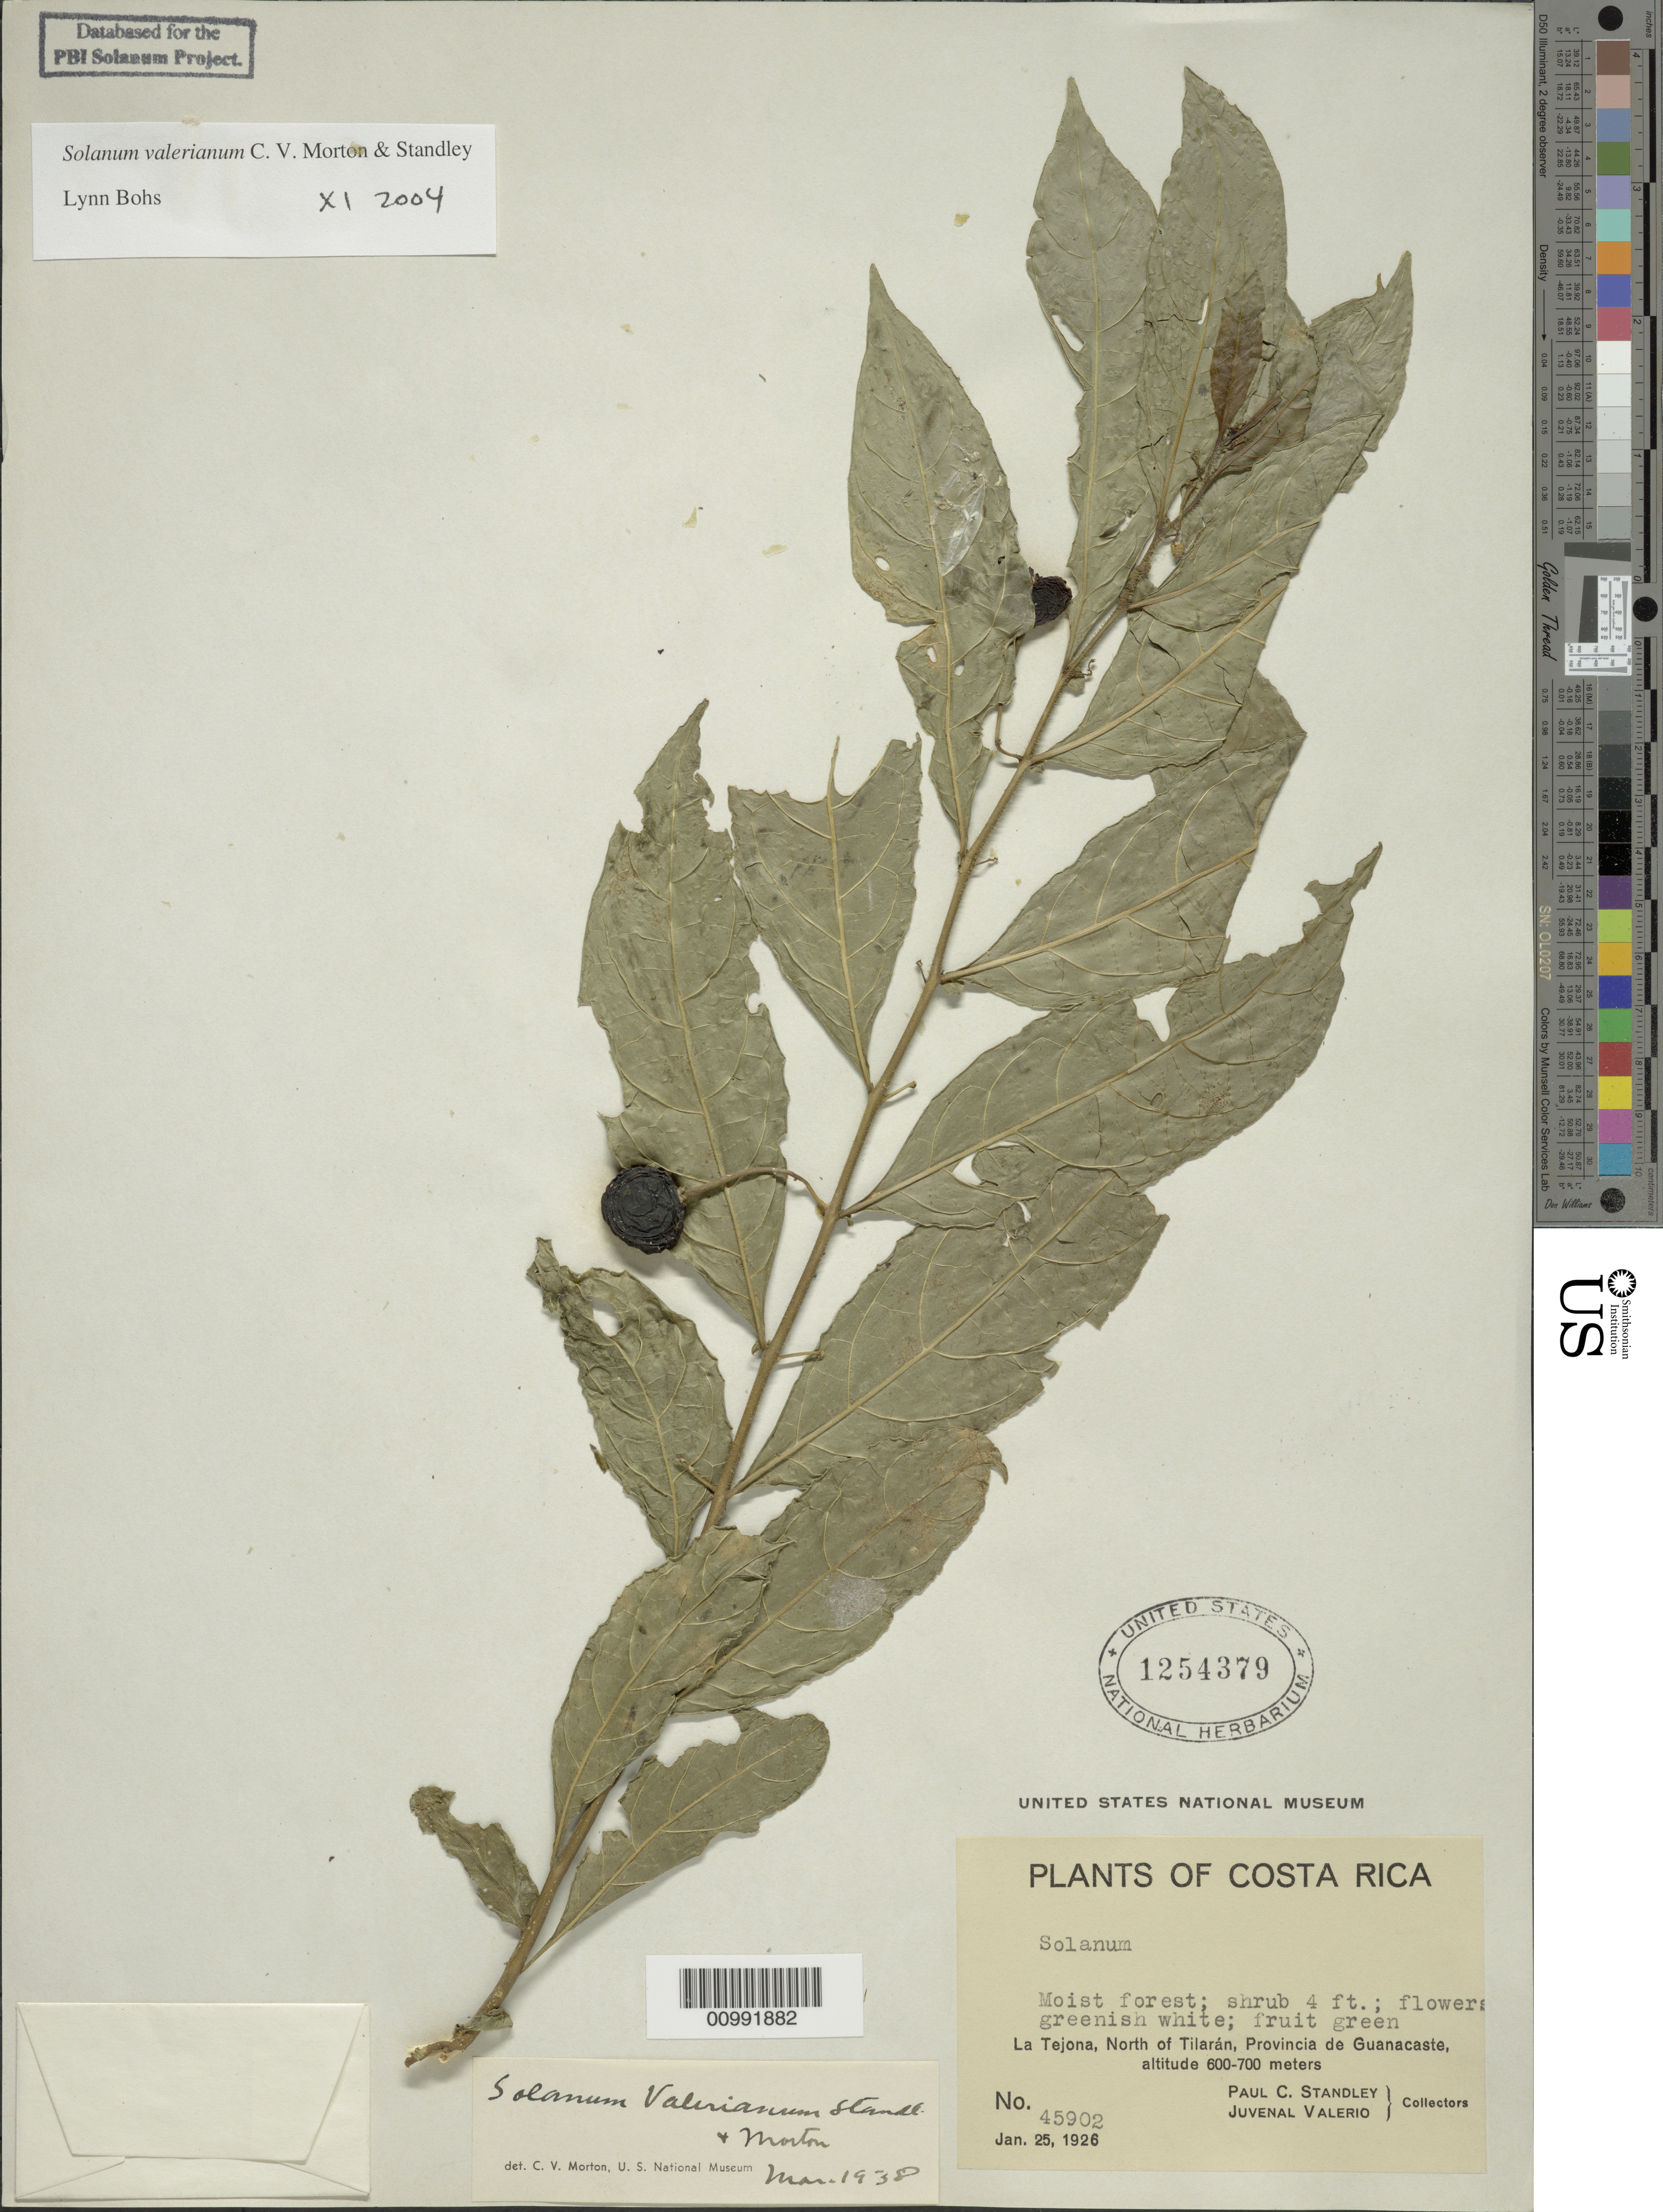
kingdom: Plantae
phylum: Tracheophyta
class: Magnoliopsida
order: Solanales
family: Solanaceae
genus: Solanum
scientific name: Solanum valerianum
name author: C.V. Morton & Standl.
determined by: Bohs, L. A.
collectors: P. C. Standley & J. Valerio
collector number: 45902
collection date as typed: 25 Jan 1926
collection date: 1926-01-25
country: Costa Rica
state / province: Guanacaste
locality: North of Tilarán.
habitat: Moist forest.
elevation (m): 600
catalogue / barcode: US 1254379